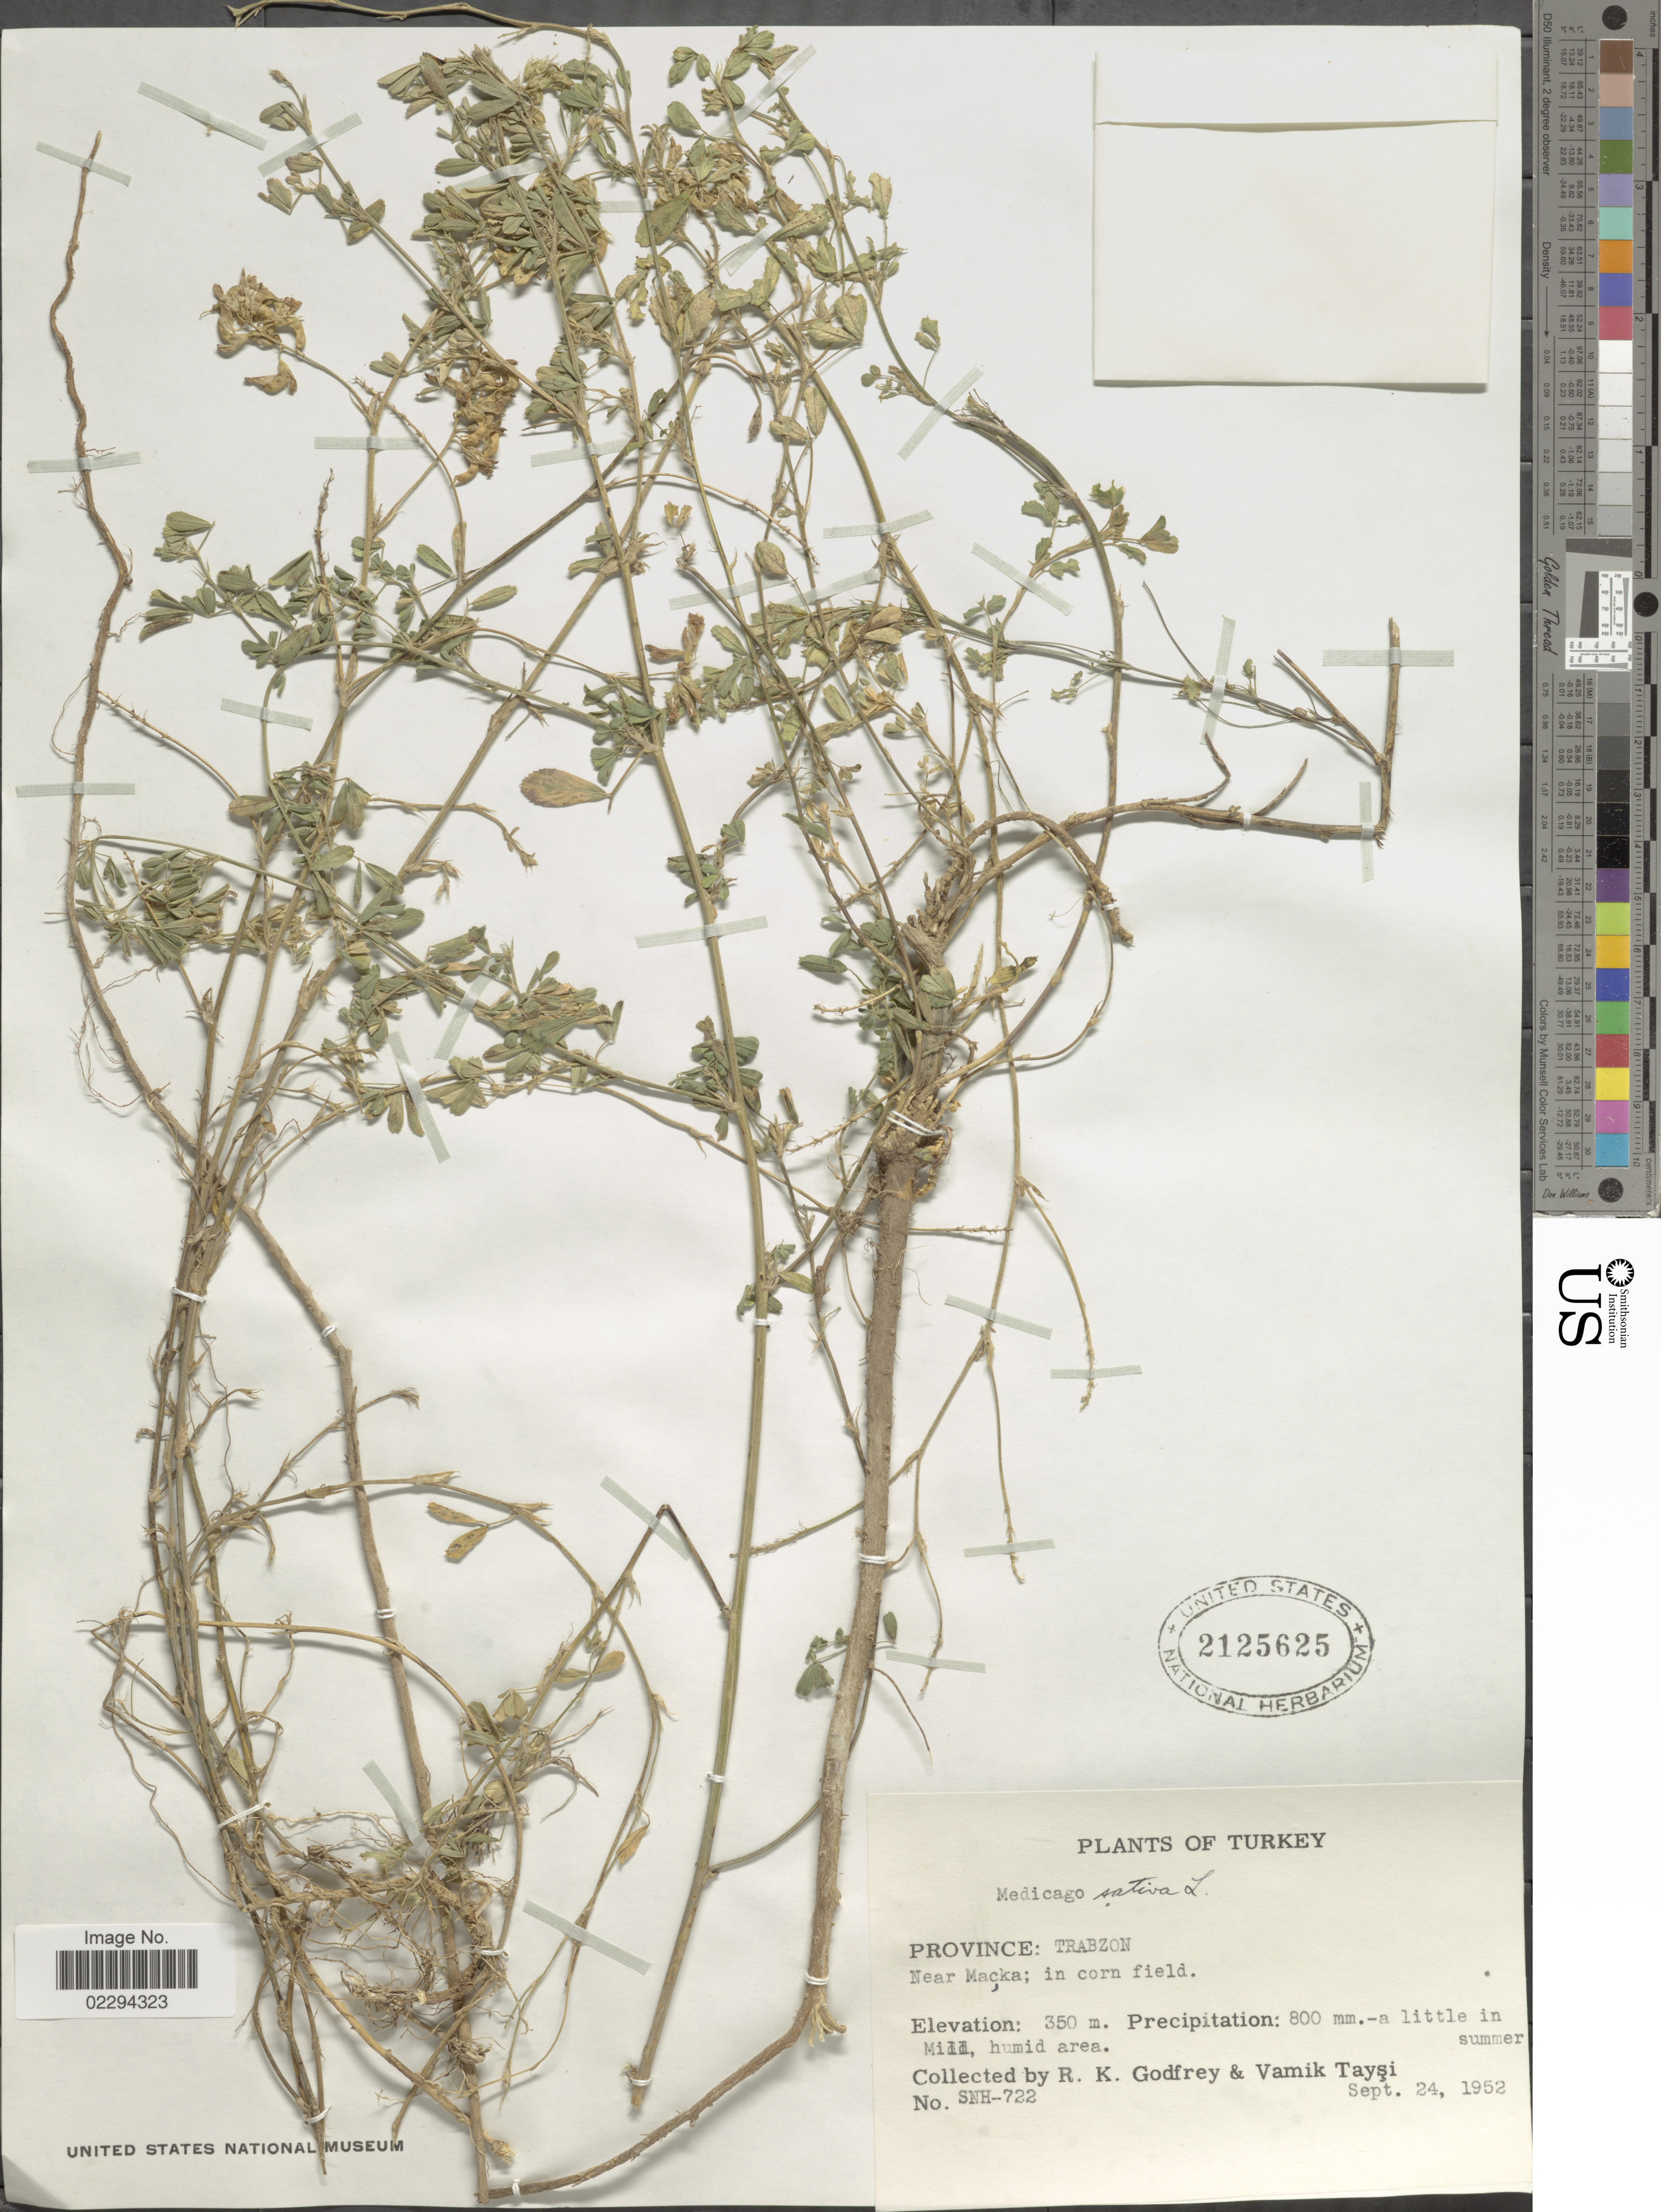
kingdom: Plantae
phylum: Tracheophyta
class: Magnoliopsida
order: Fabales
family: Fabaceae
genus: Medicago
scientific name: Medicago sativa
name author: L.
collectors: R. K. Godfrey & V. Taysi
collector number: SNH-722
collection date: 1952-09-24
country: Turkey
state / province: Trabzon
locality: Near Mackia; in corn field.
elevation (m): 350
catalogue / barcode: US 2125625